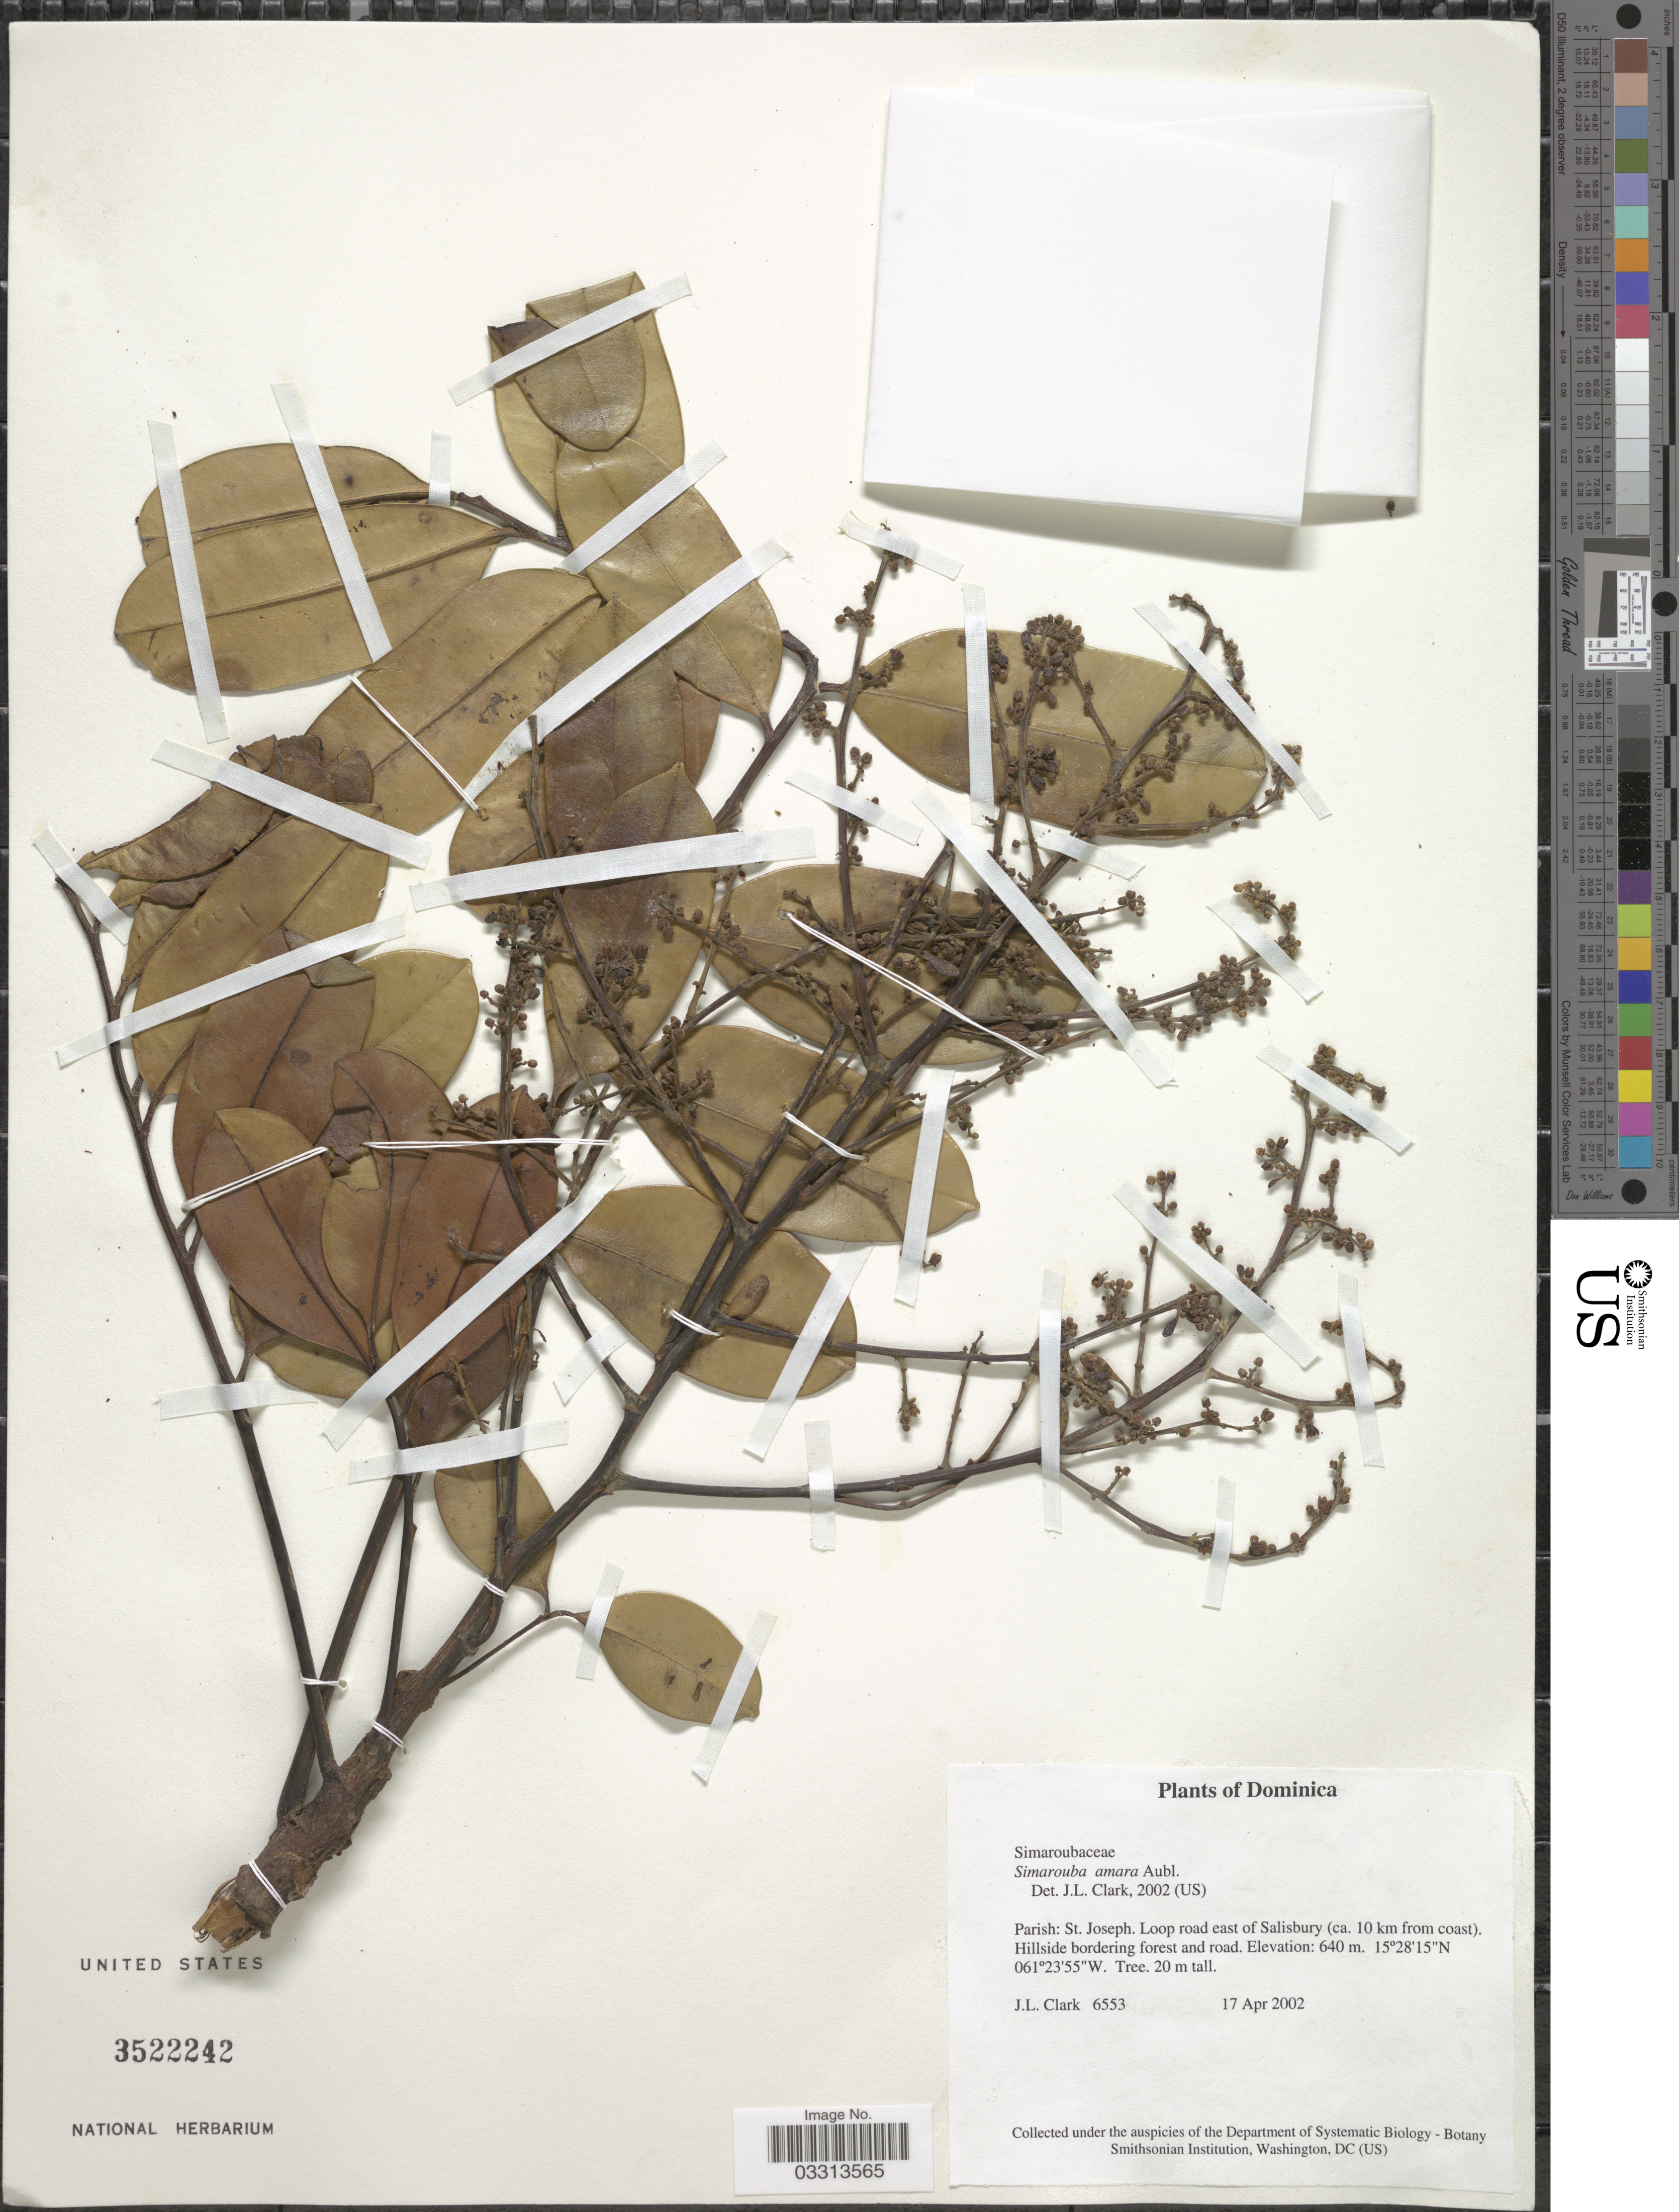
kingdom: Plantae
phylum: Tracheophyta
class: Magnoliopsida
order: Sapindales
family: Simaroubaceae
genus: Simarouba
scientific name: Simarouba amara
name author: Aubl.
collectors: J. L. Clark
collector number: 6553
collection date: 2002-04-17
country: Dominica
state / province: St. Joseph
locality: Parish: St. Joseph. Loop road east of Salisbury (ca. 10 km from coast).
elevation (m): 640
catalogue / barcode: US 3522242